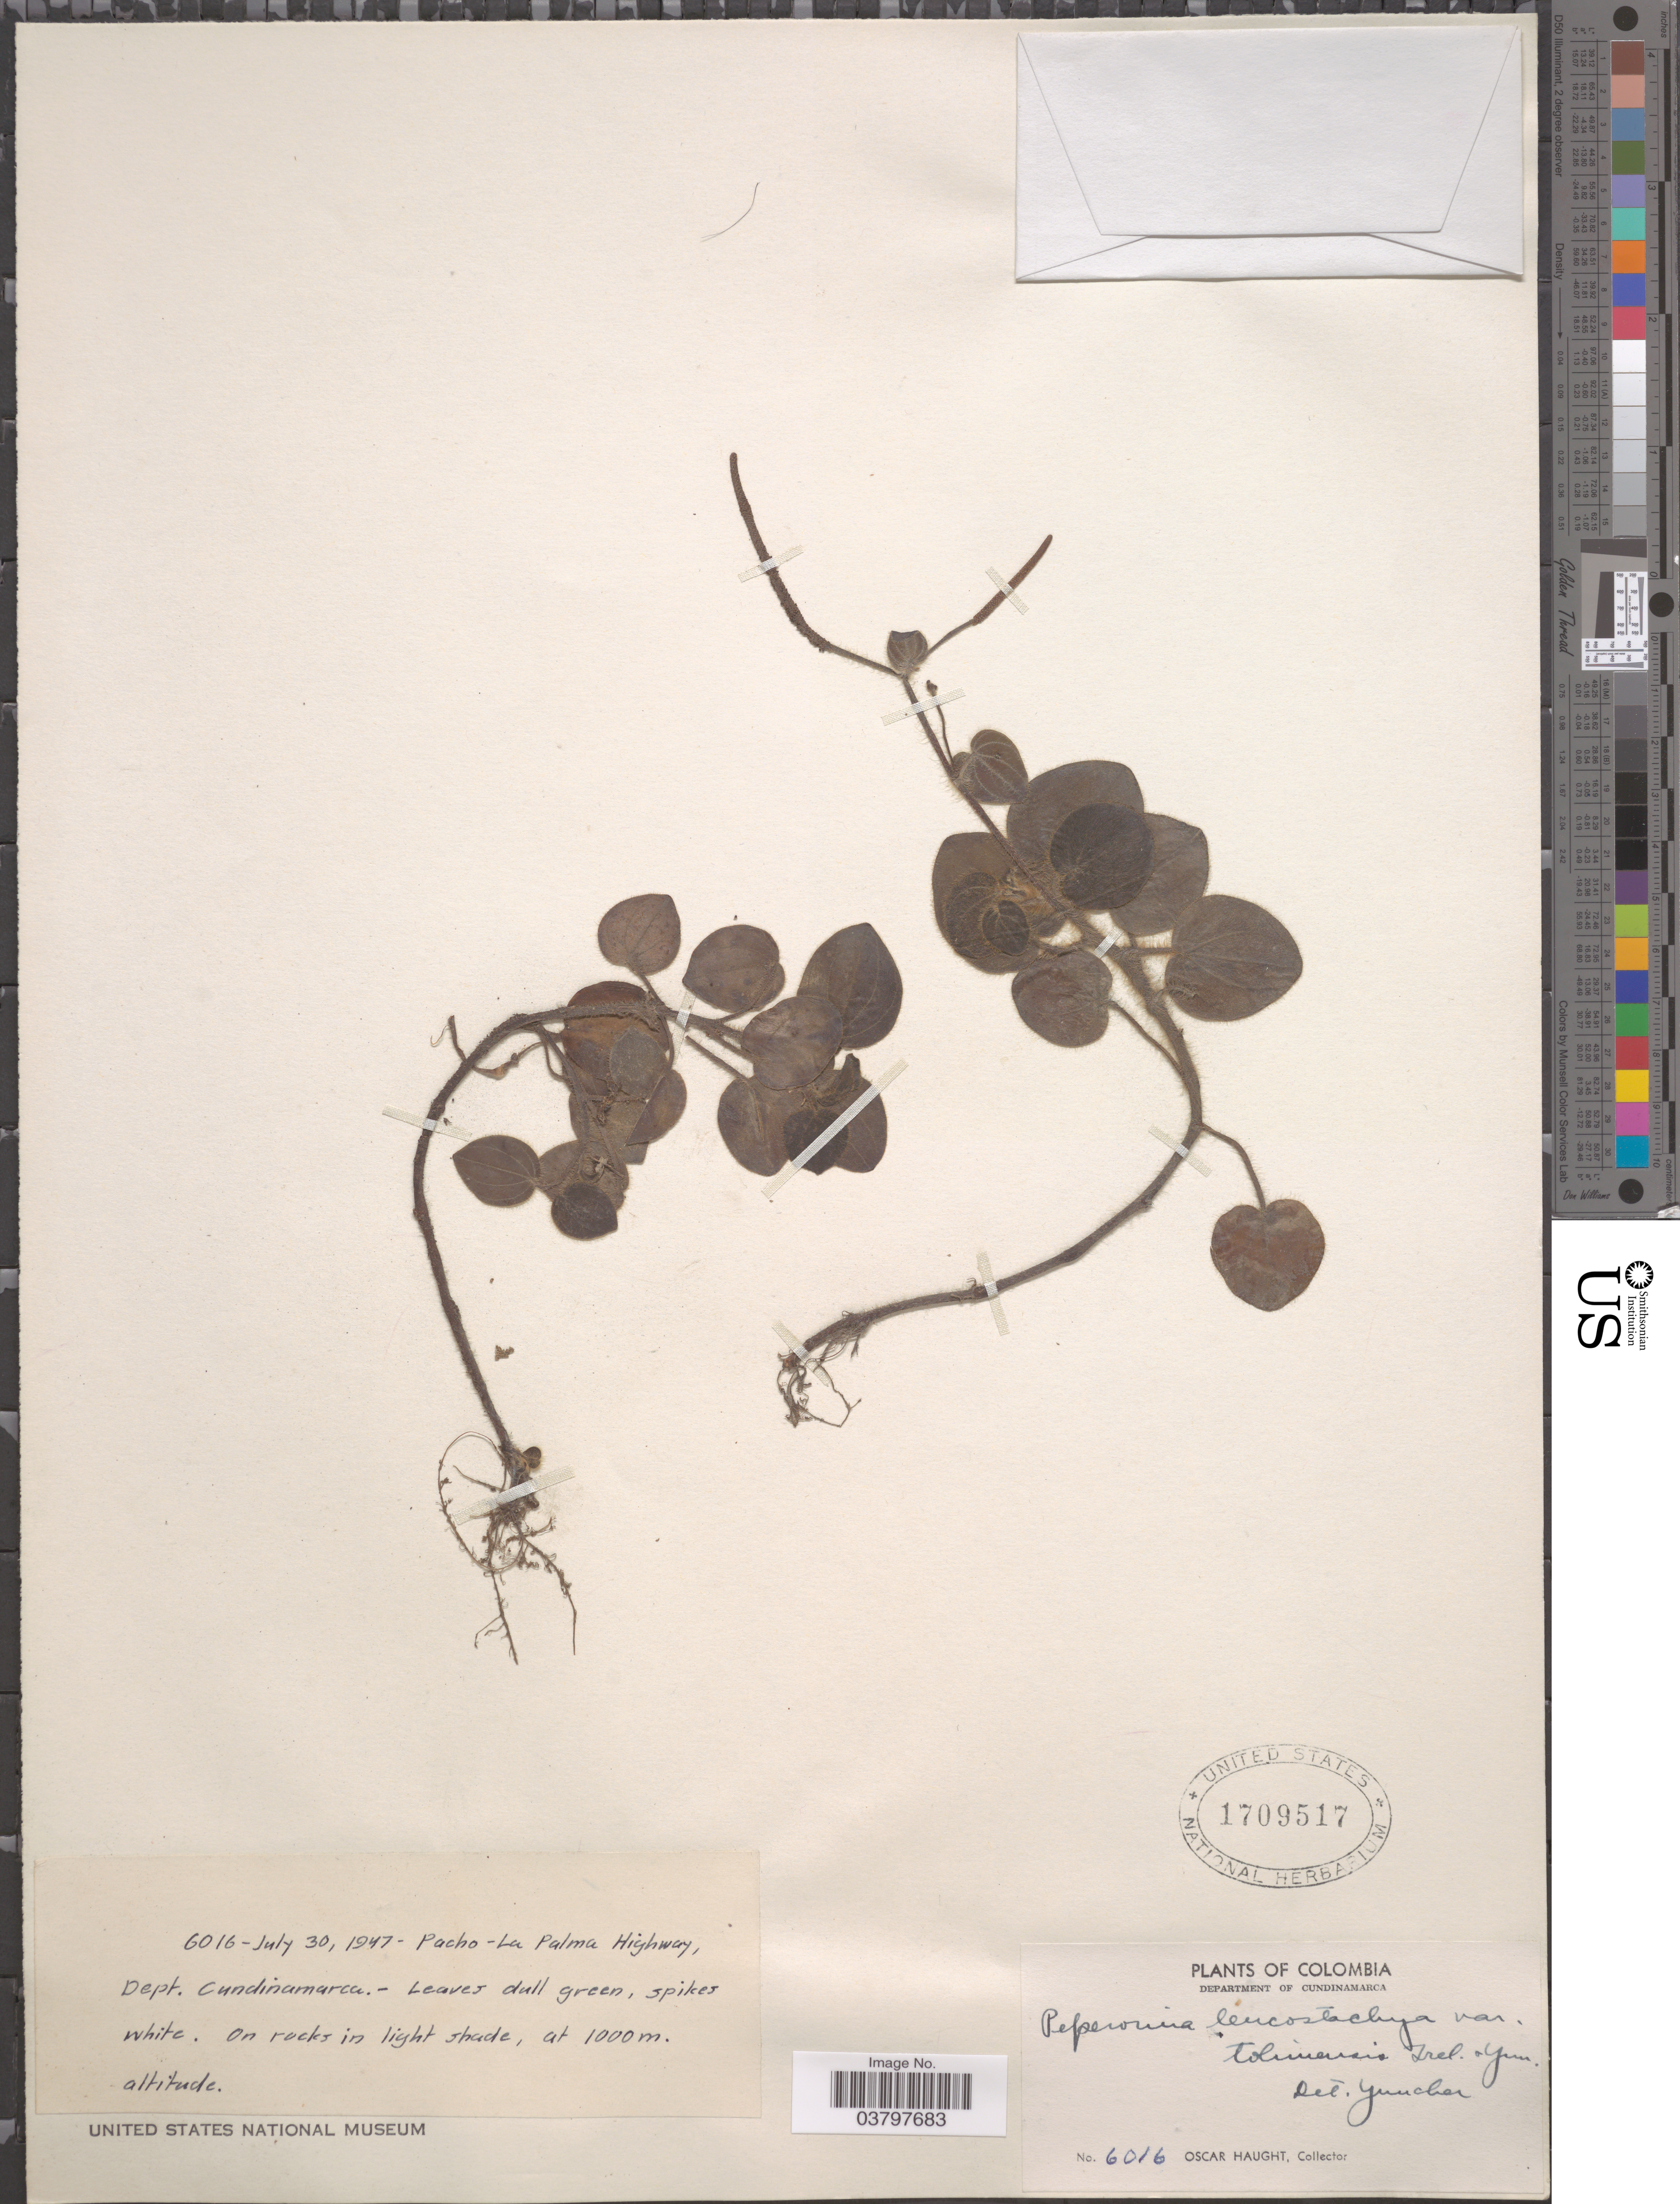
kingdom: Plantae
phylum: Tracheophyta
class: Magnoliopsida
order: Piperales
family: Piperaceae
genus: Peperomia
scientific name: Peperomia sp. nov.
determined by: Jiménez, José Estaban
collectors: O. L. Haught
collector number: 6016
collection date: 1947-07-30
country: Colombia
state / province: Cundinamarca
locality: Department of Cundinamarca. Pacho - La Palma Highway.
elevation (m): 1000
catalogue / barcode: US 1709517